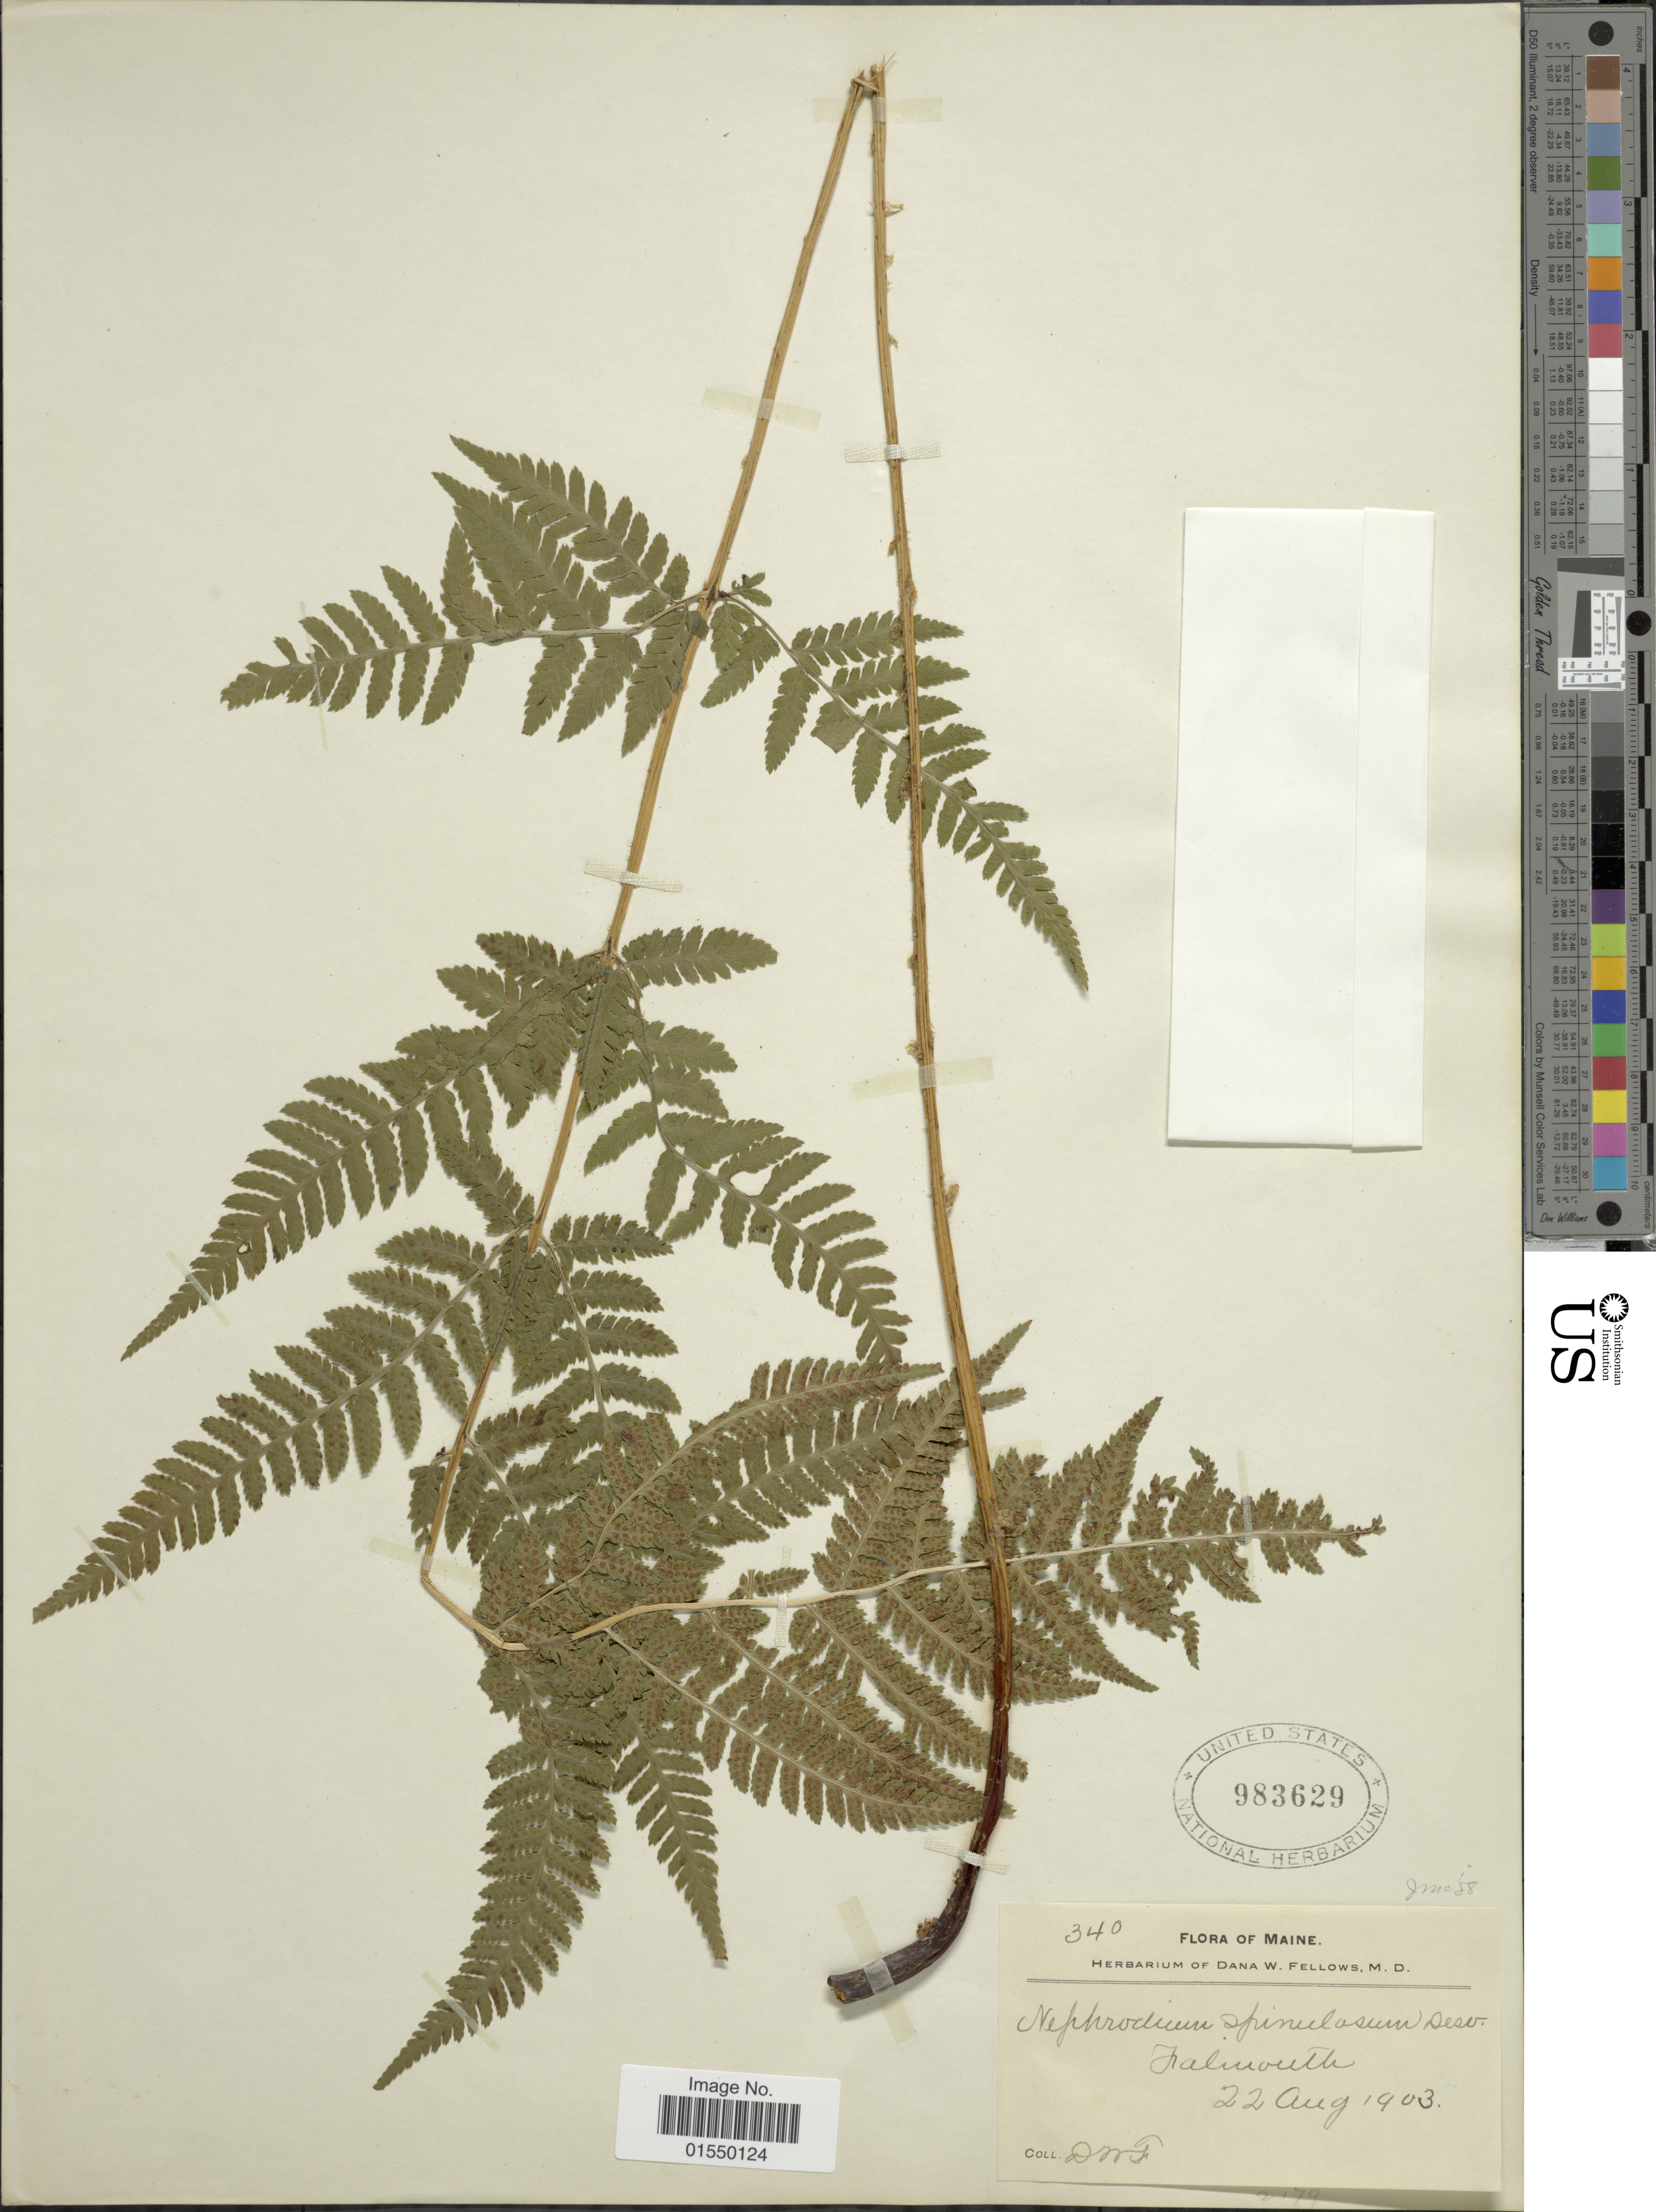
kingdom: Plantae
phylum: Tracheophyta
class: Polypodiopsida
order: Polypodiales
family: Dryopteridaceae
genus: Dryopteris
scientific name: Dryopteris carthusiana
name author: (Villars) H.P. Fuchs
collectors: D. W. Fellows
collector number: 340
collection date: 1903-08-22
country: United States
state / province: Maine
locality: Falmouth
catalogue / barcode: US 983629